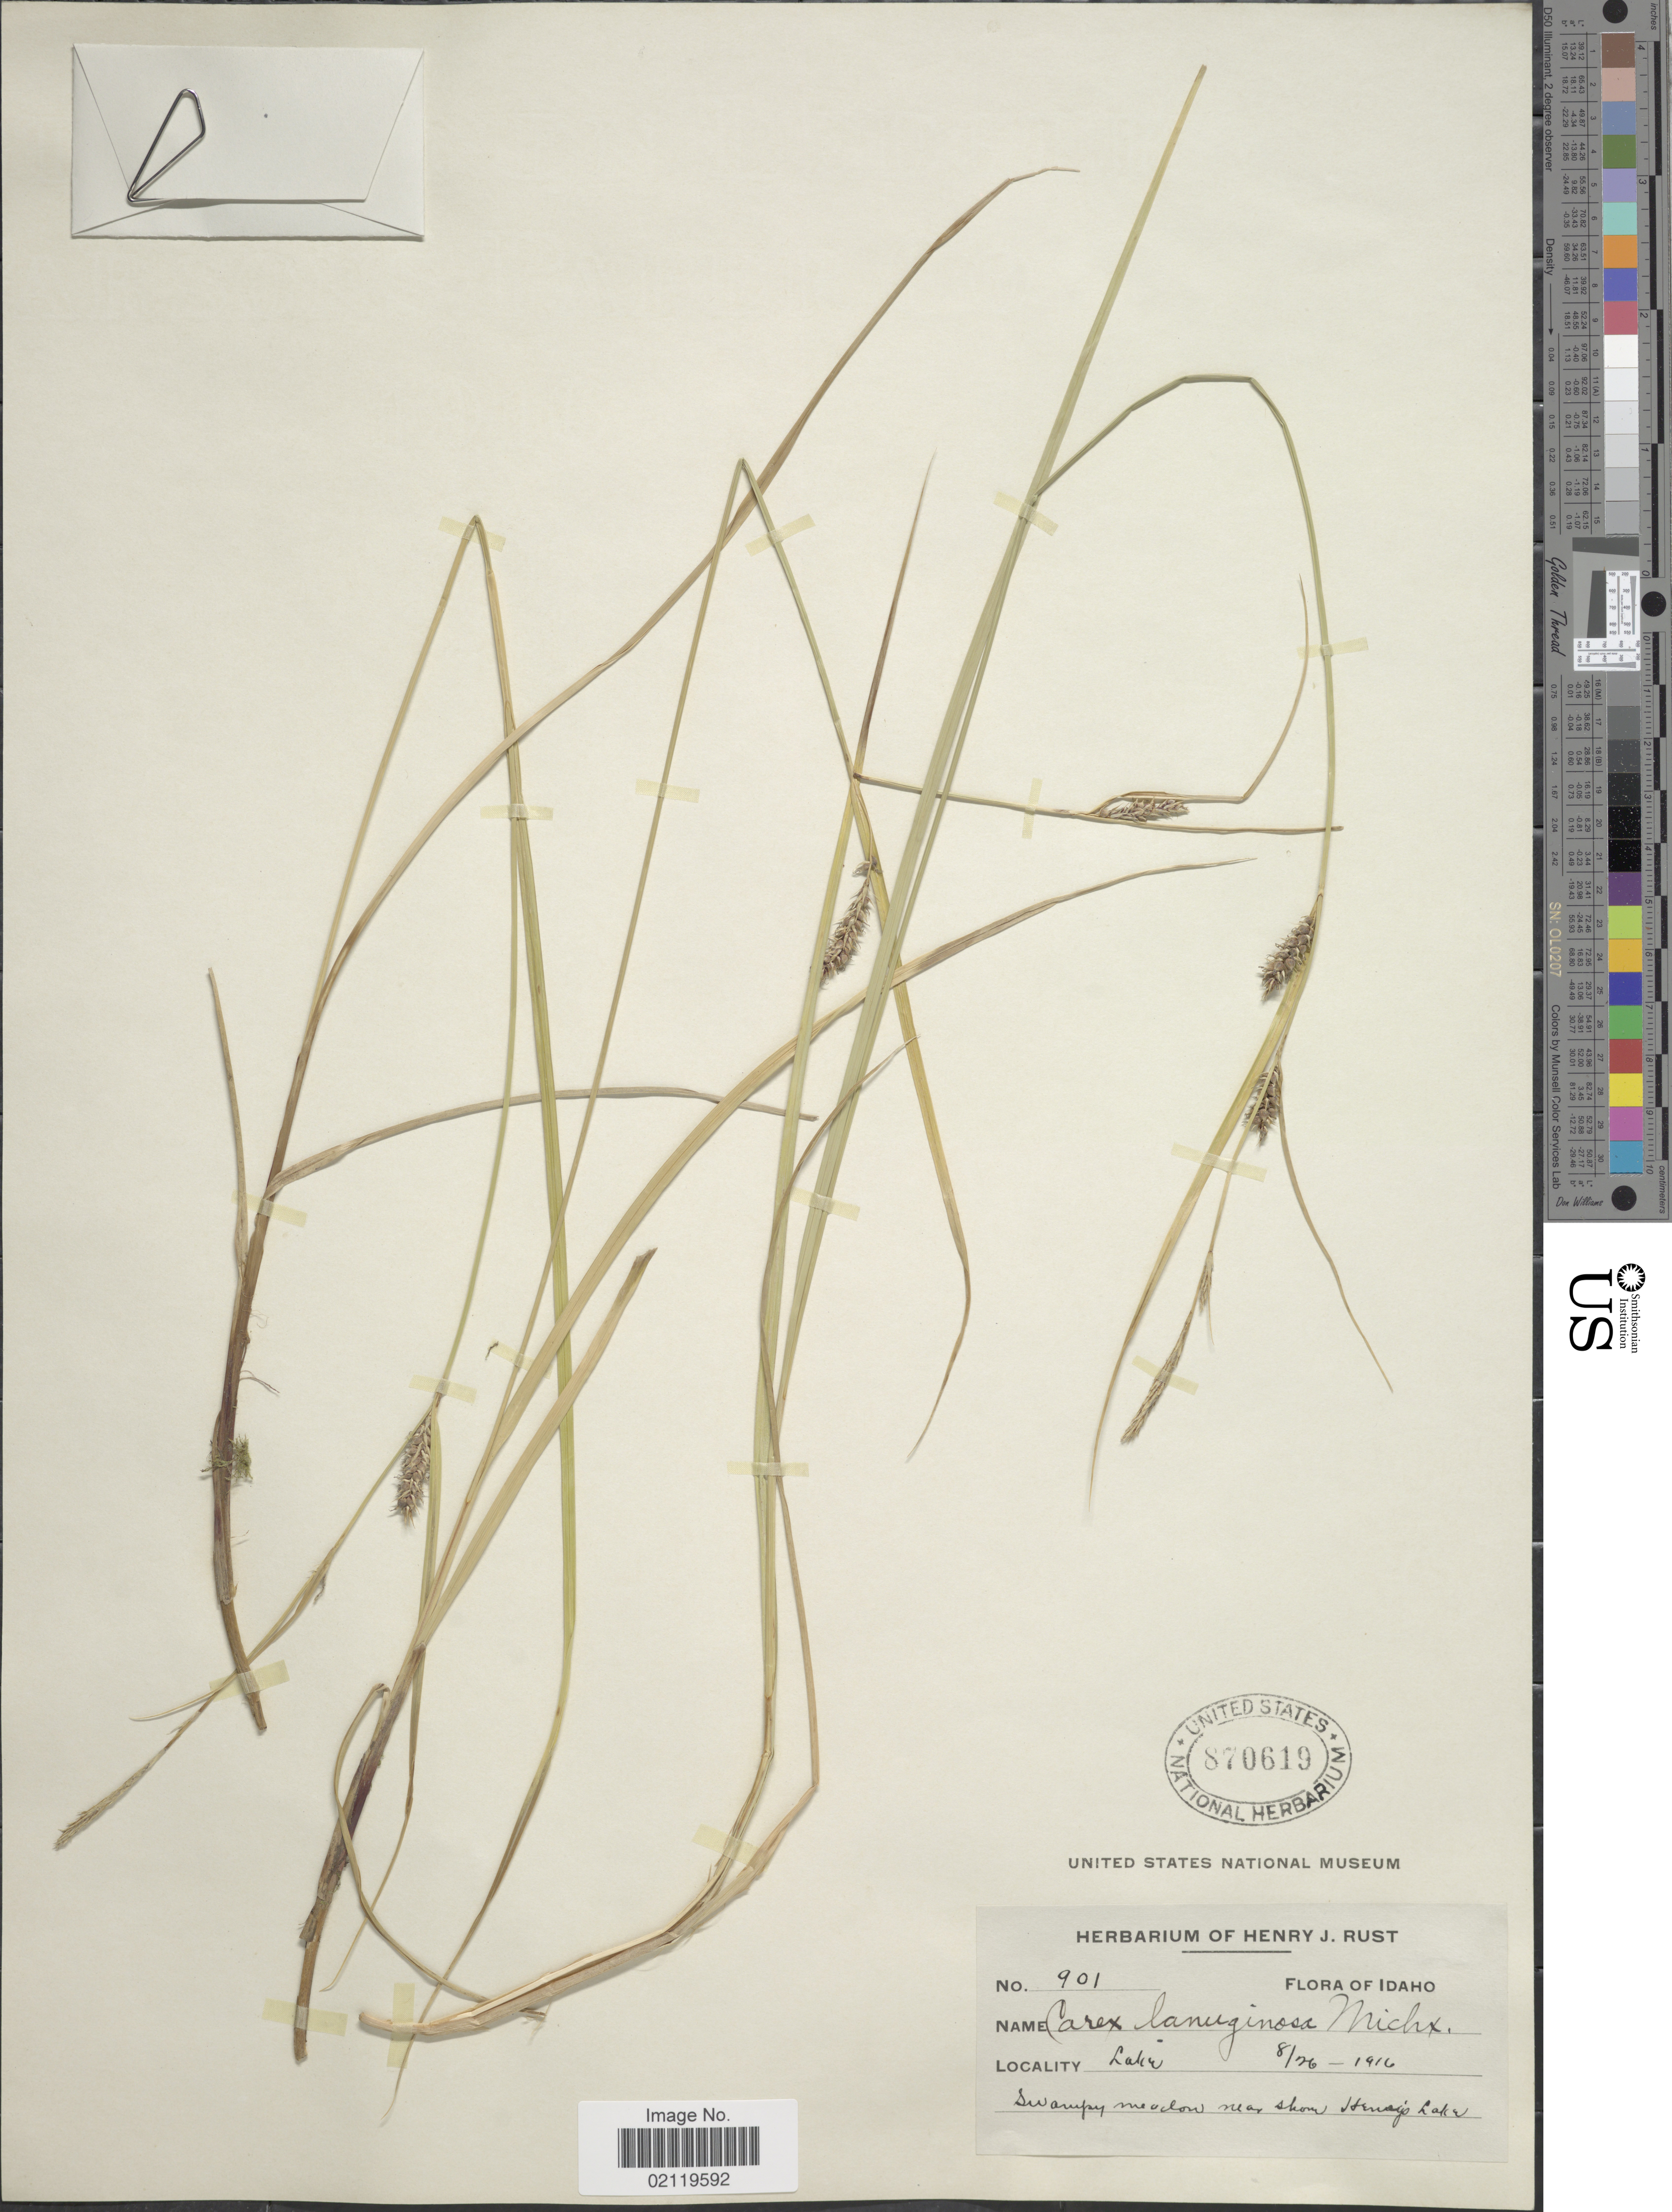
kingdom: Plantae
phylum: Tracheophyta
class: Liliopsida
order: Poales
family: Cyperaceae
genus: Carex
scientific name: Carex pellita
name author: Muhl. ex Willd.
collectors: ex herb. Henry J. Rust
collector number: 901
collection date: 1916-08-26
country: United States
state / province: Idaho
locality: Lake. Swampy meadow near shore Henrys Lake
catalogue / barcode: US 870619